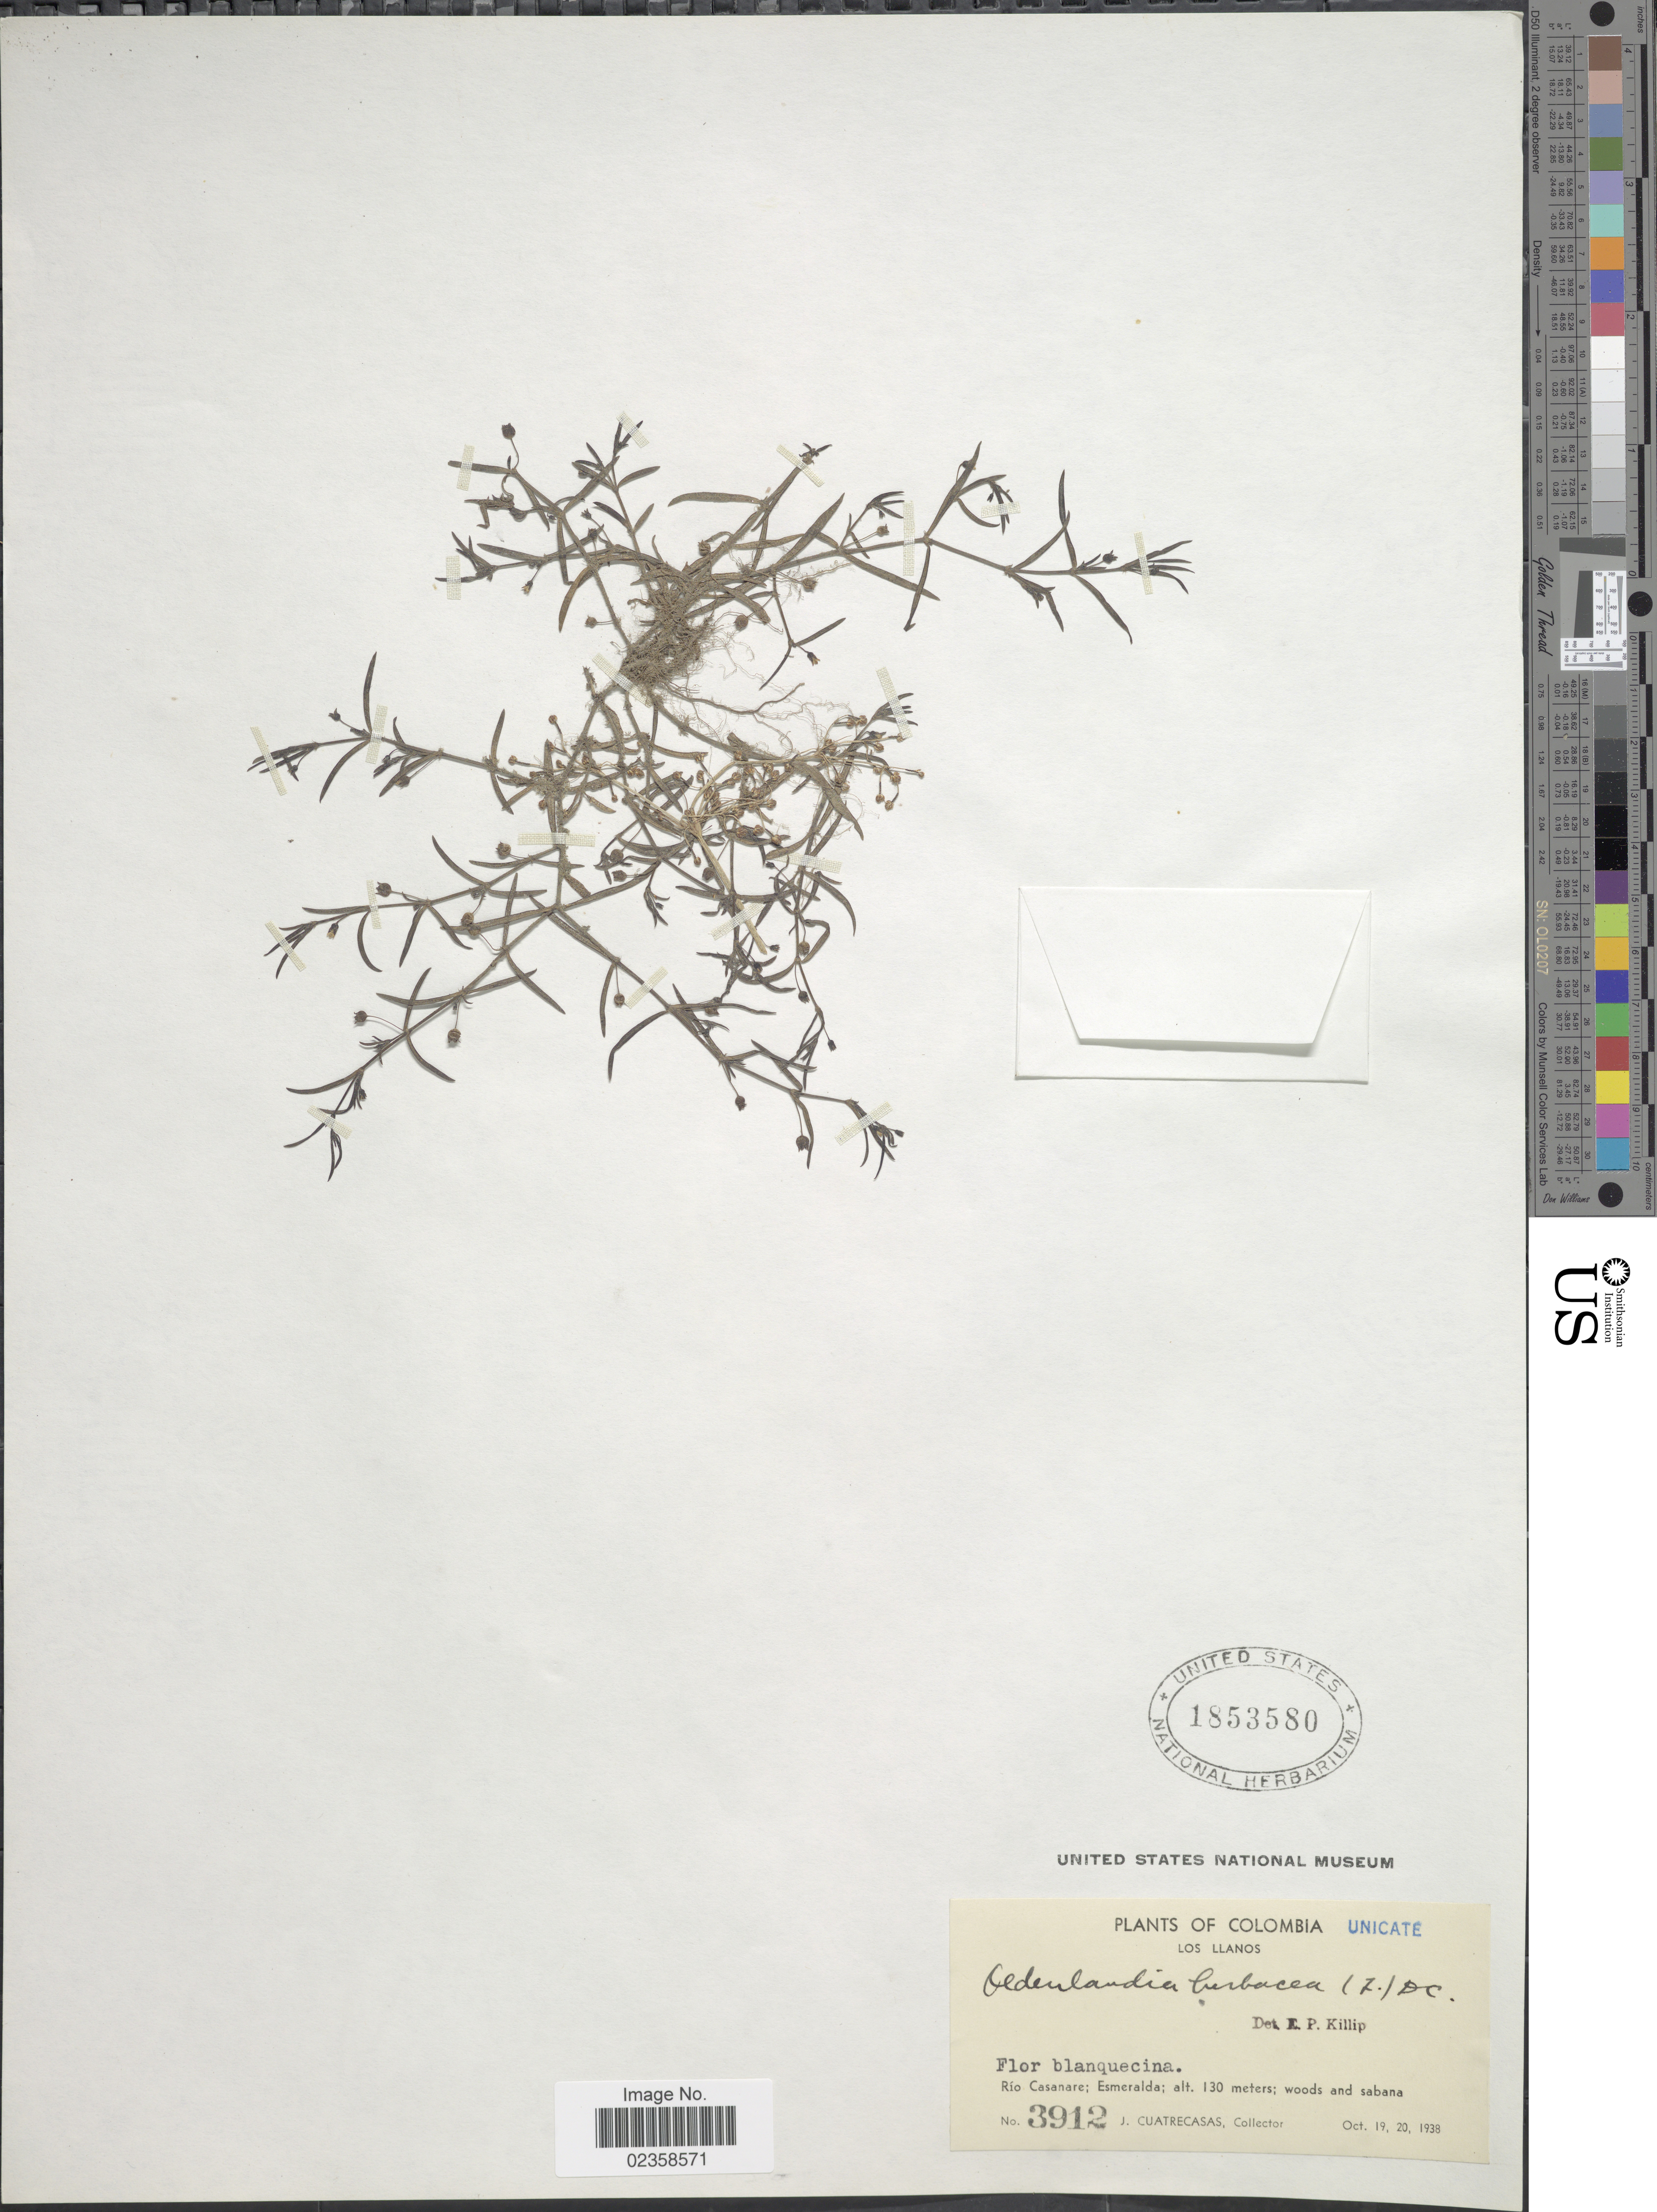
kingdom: Plantae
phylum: Tracheophyta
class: Magnoliopsida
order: Gentianales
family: Rubiaceae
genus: Oldenlandia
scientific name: Oldenlandia herbacea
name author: (L.) Roxb.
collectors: J. Cuatrecasas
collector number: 3912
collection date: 1938-10-19/1938-10-20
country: Ecuador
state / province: Esmeraldas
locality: Los Llanos, Rio Casanare: Esmeralda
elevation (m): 130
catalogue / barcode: US 1853580